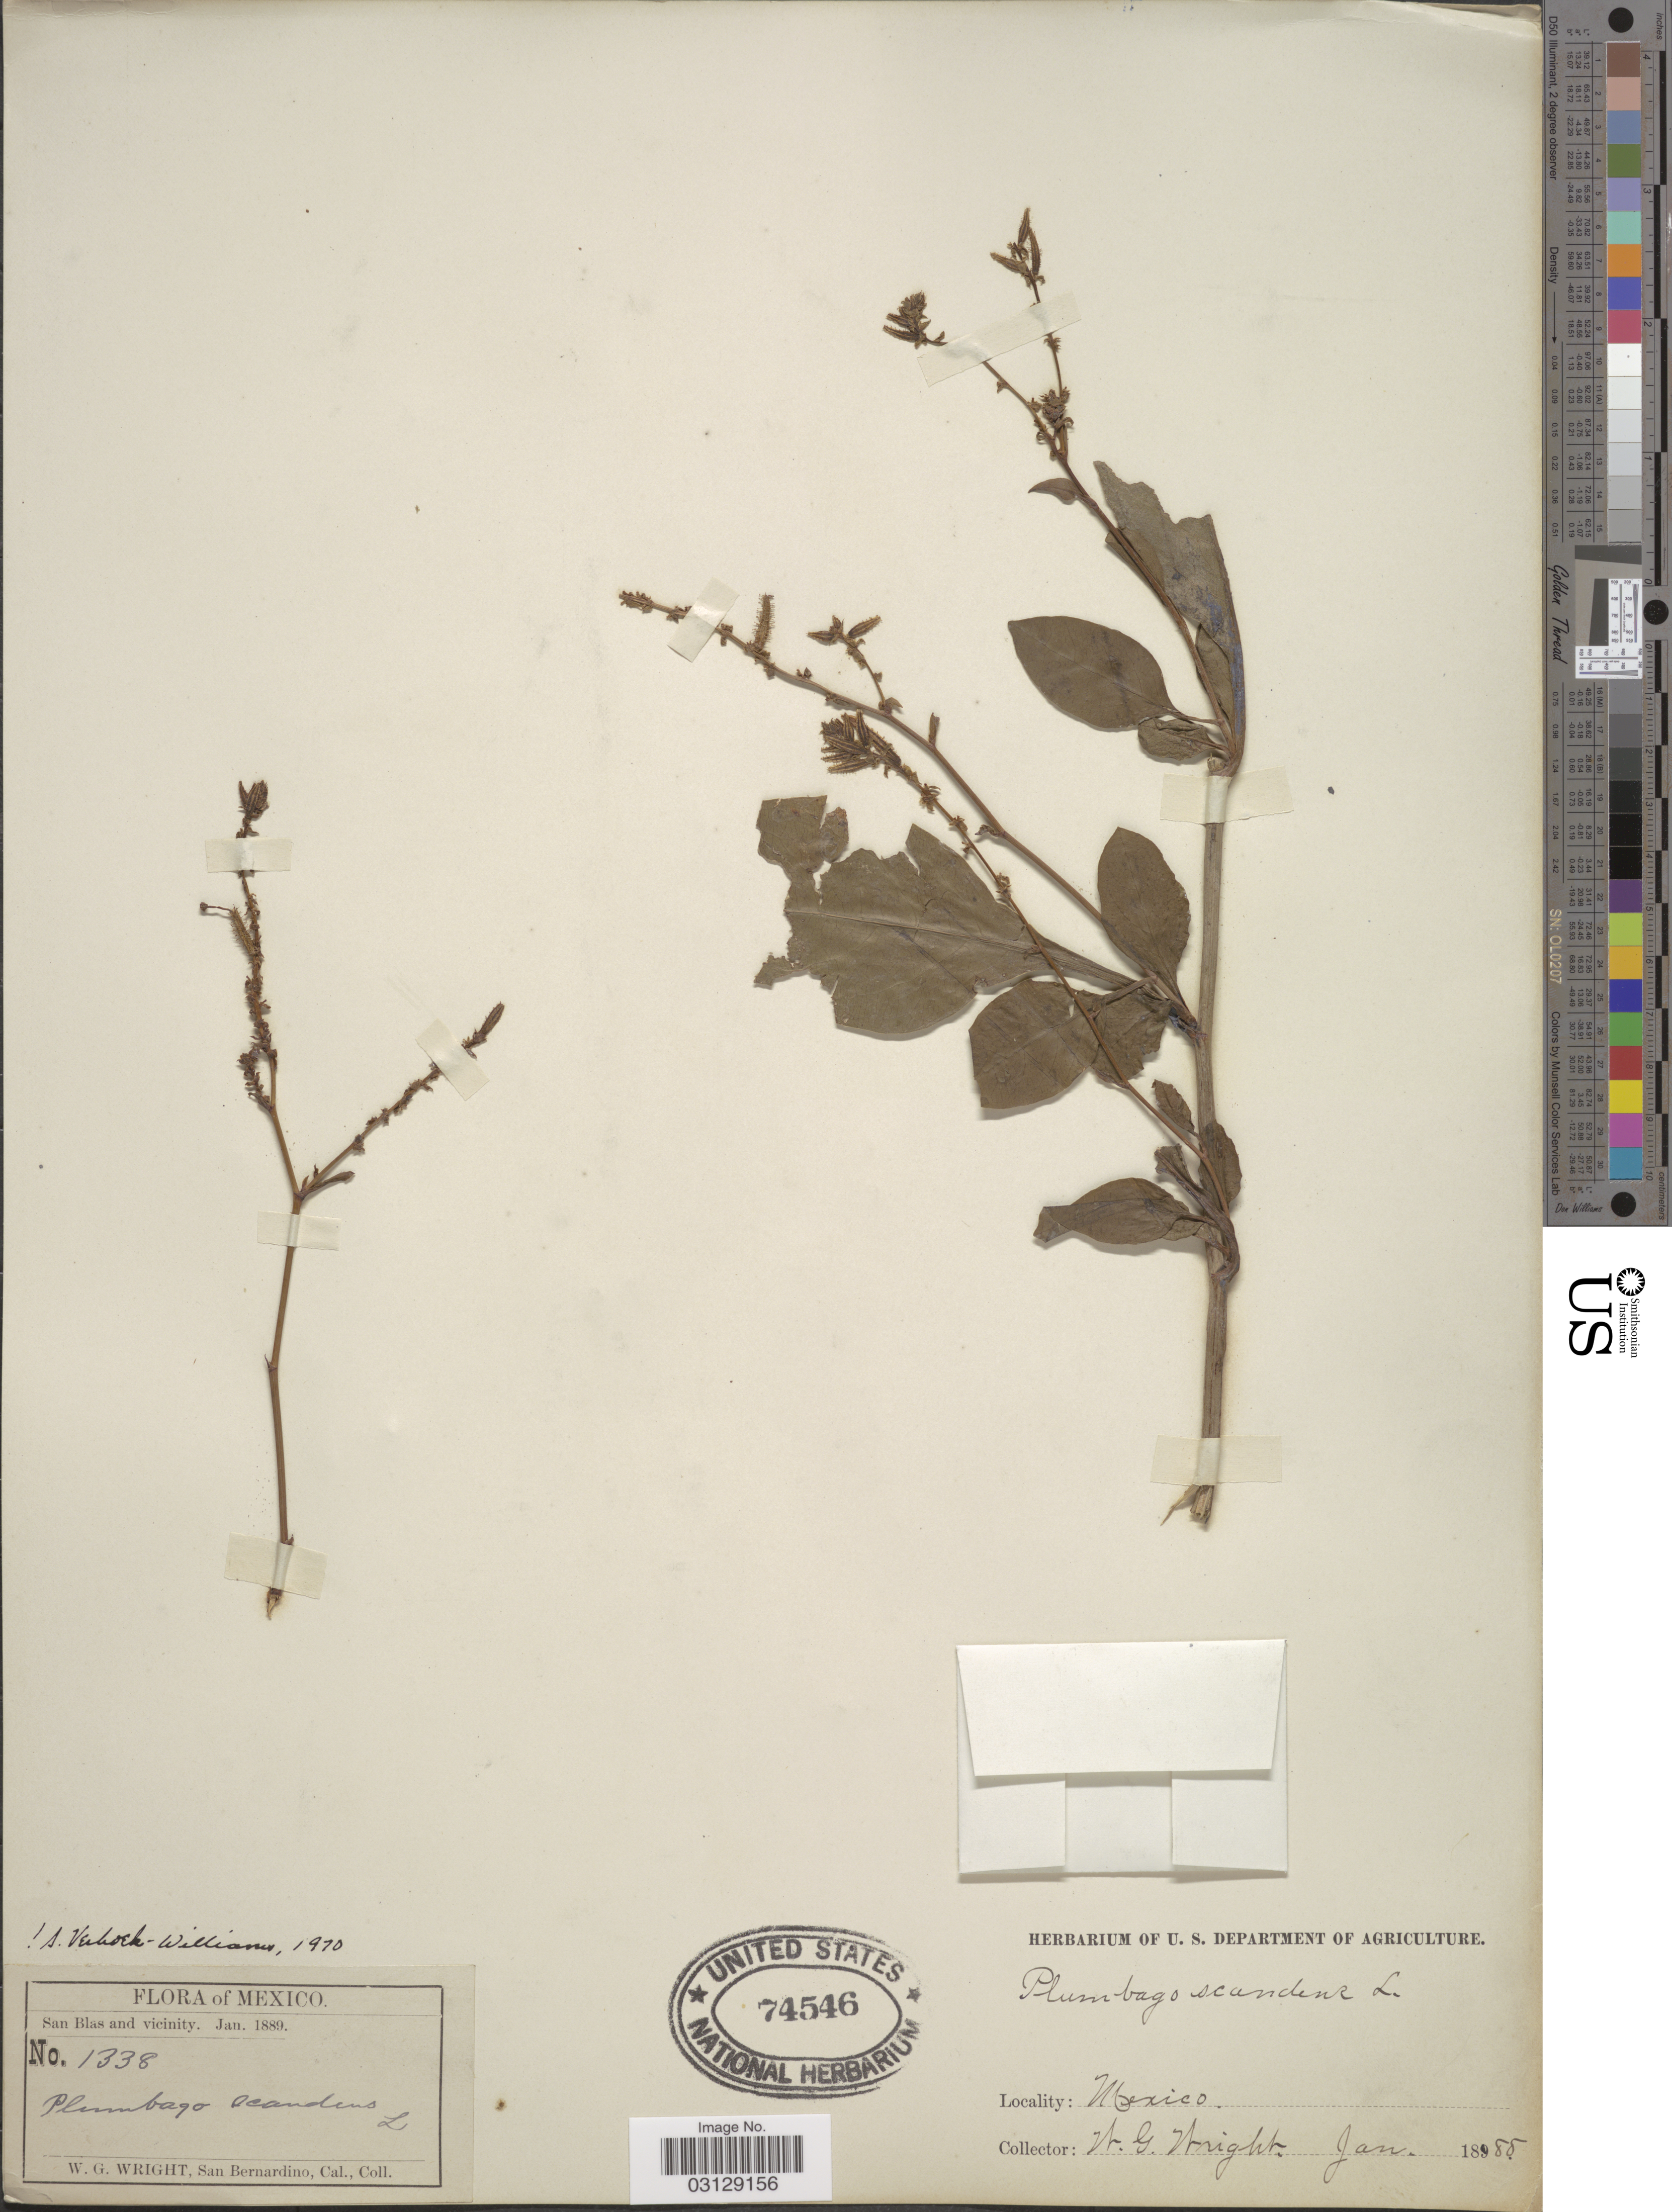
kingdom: Plantae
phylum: Tracheophyta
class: Magnoliopsida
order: Caryophyllales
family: Plumbaginaceae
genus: Plumbago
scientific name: Plumbago scandens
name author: L.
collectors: W. G. Wright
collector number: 1338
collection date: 1888-01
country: Mexico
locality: San Blas and vicinity.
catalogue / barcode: US 74546